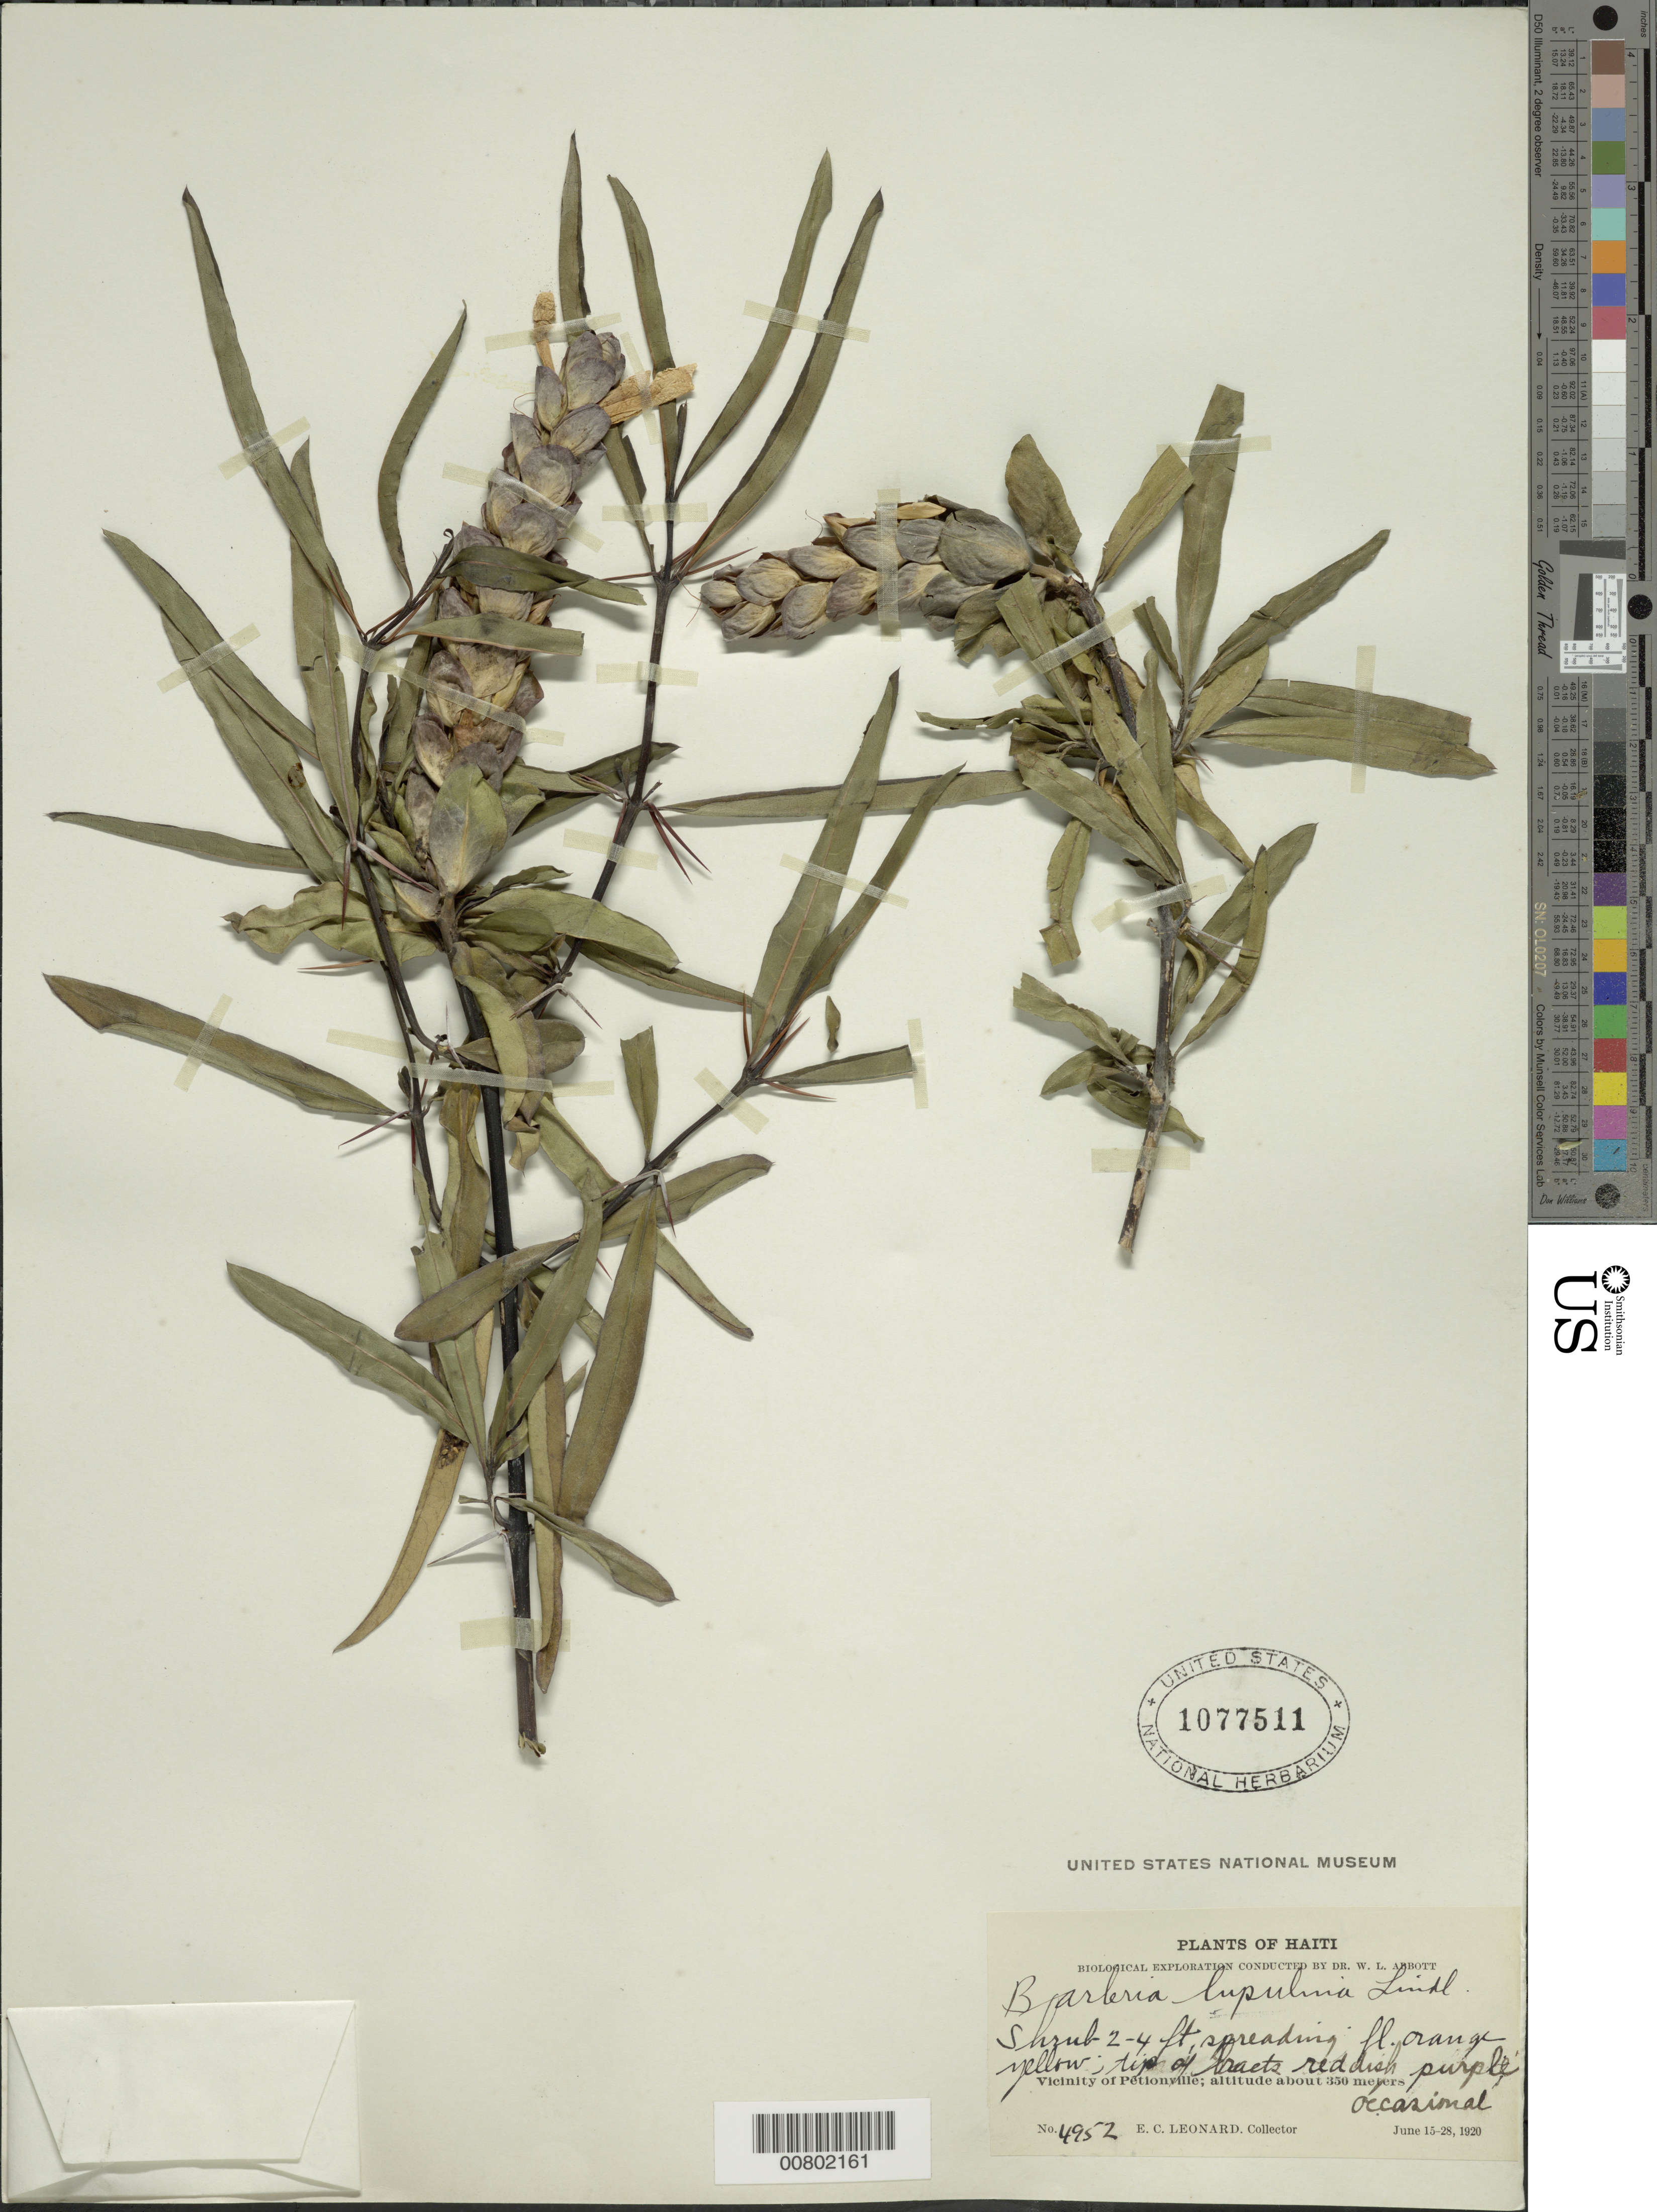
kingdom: Plantae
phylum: Tracheophyta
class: Magnoliopsida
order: Lamiales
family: Acanthaceae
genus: Barleria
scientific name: Barleria lupulina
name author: Lindl.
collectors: E. C. Leonard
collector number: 4952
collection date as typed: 15 Jun 1920 to 28 Jun 1920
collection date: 1920-06-15/1920-06-28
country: Haiti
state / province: Ouest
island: Hispaniola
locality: Vicinity of Pétionville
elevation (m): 350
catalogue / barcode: US 1077511